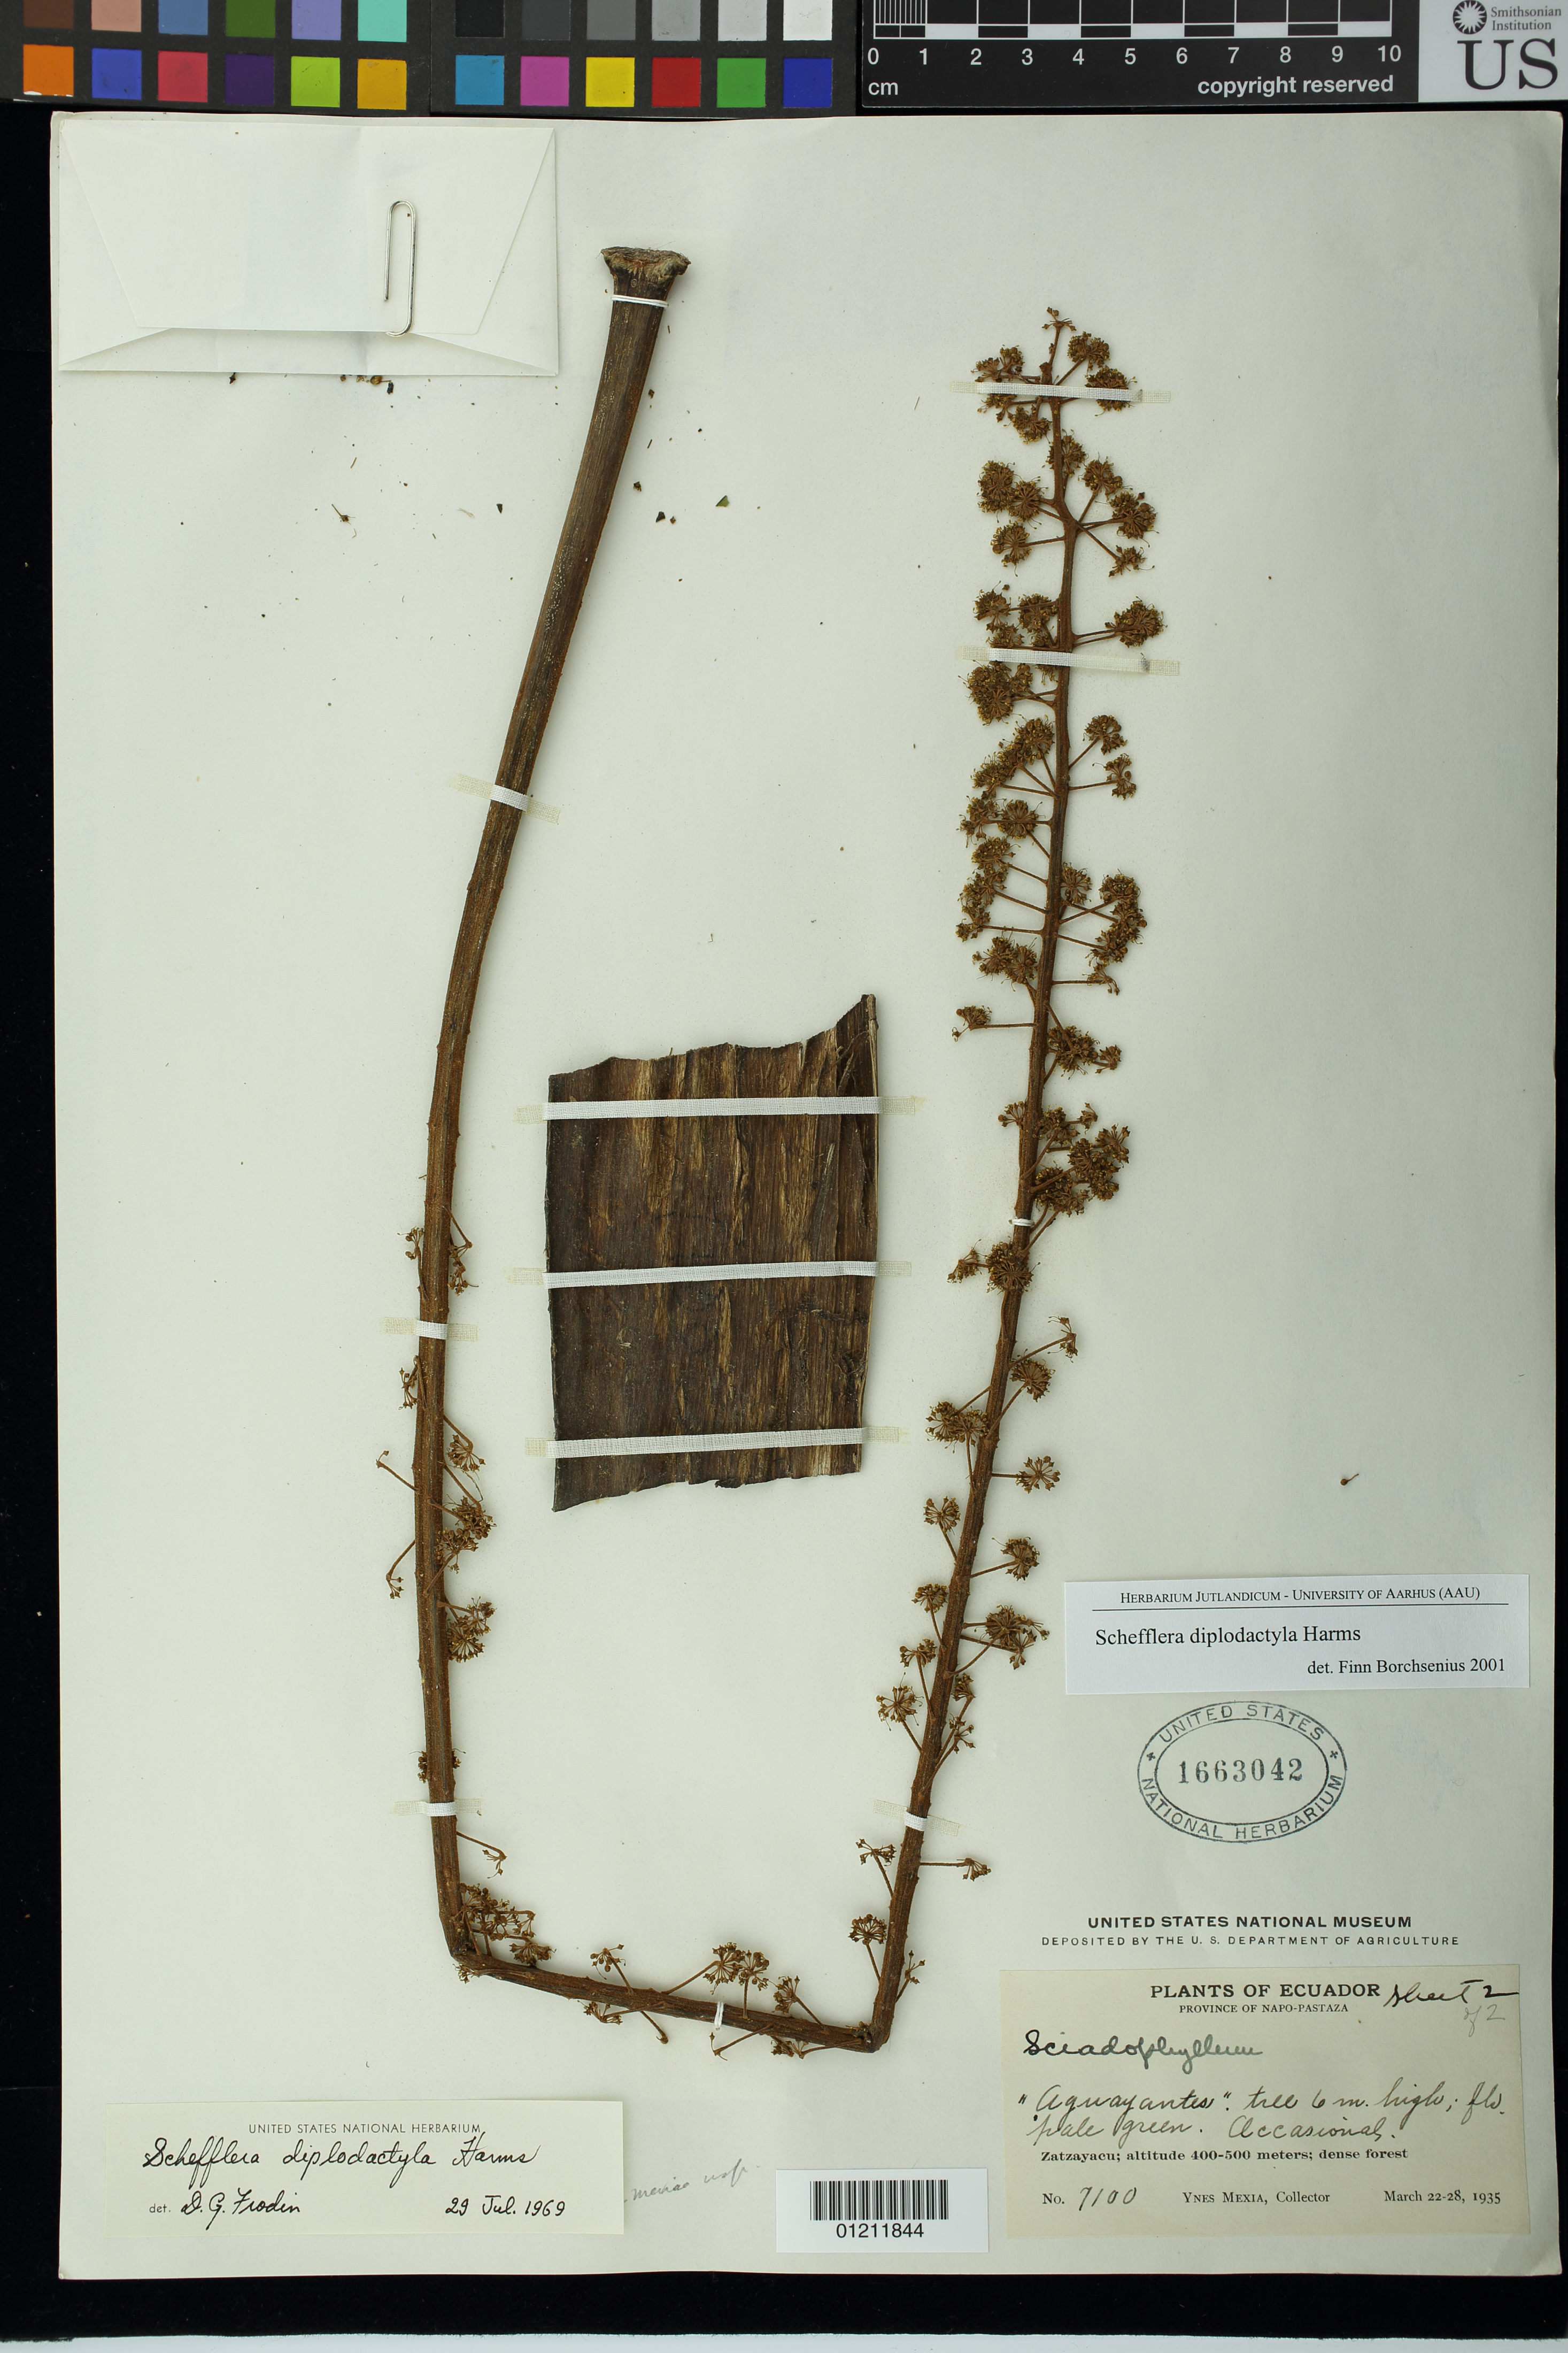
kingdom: Plantae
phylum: Tracheophyta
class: Magnoliopsida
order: Apiales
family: Araliaceae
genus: Schefflera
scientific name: Schefflera diplodactyla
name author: Harms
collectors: Y. Mexia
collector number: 7100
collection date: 1935-03-22/1935-03-28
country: Ecuador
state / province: Napo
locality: Province of Napo-Pastaza. Zatzayacu; dense forest.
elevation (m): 400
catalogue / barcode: US 1663042